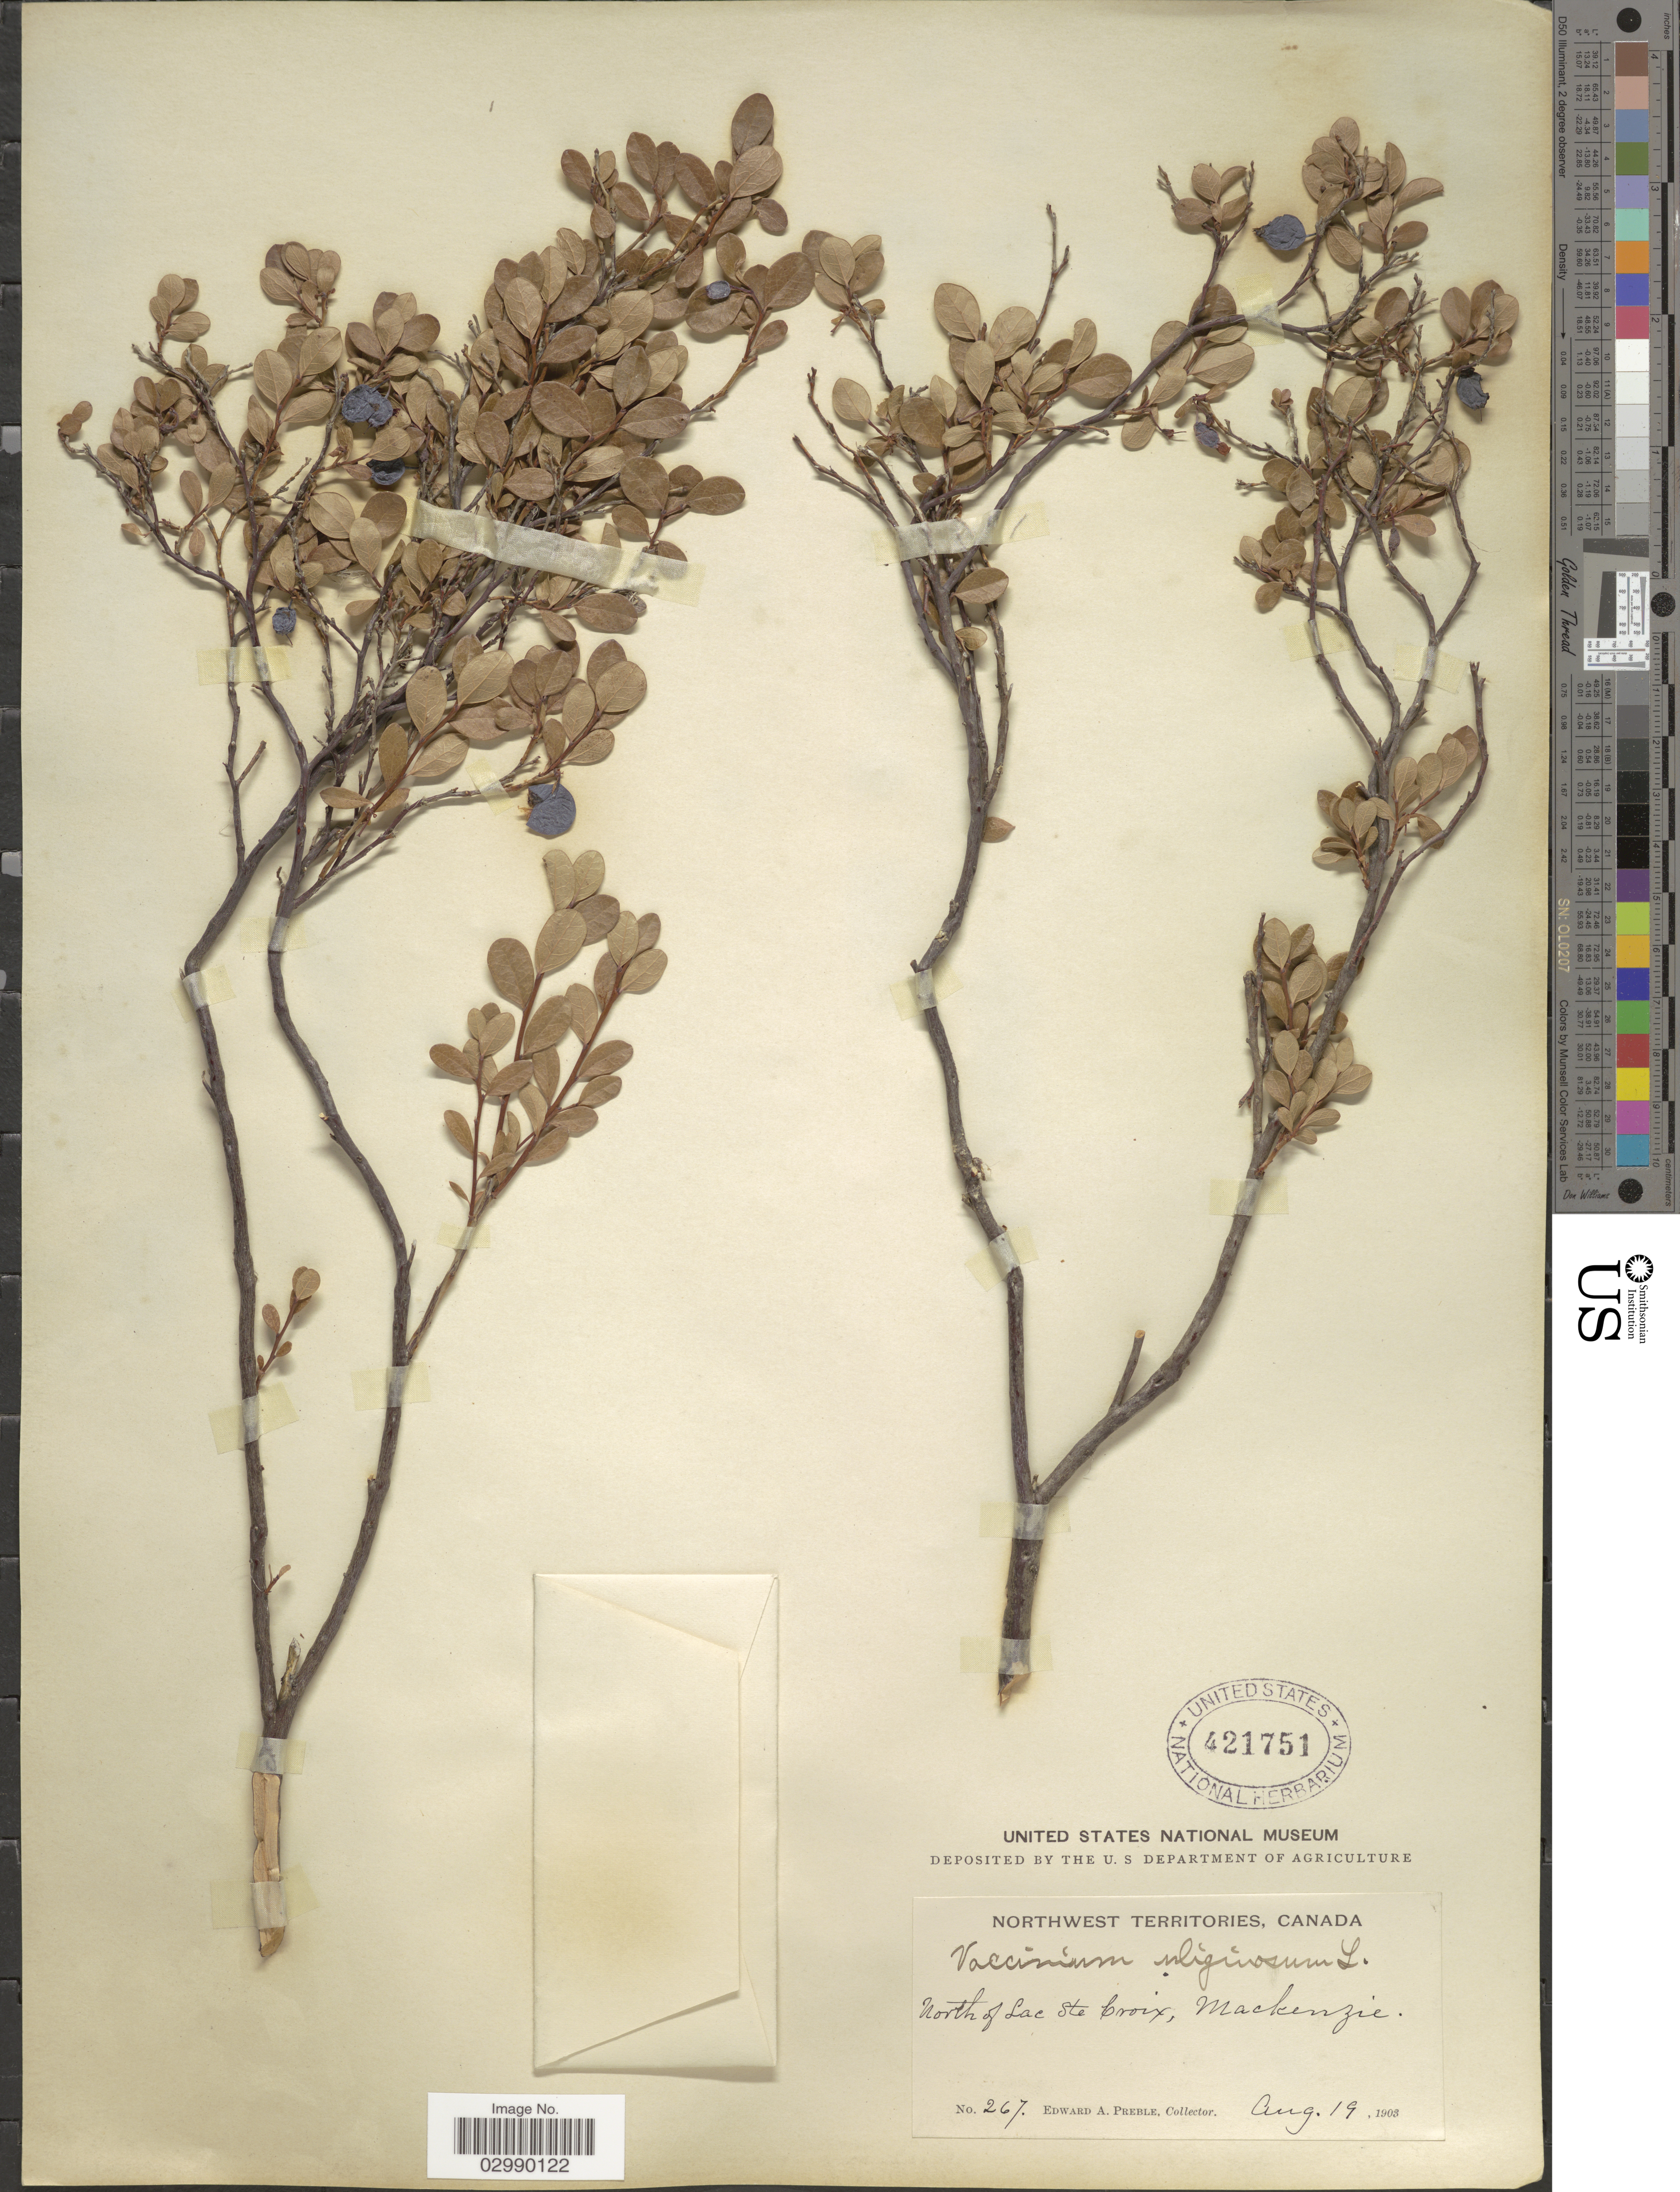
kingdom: Plantae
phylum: Tracheophyta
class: Magnoliopsida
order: Ericales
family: Ericaceae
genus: Vaccinium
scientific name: Vaccinium uliginosum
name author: L.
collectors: E. Preble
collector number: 267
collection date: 1903-08-19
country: Canada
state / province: Northwest Territories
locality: North of Lac Ste Croix, Mackenzie.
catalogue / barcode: US 421751